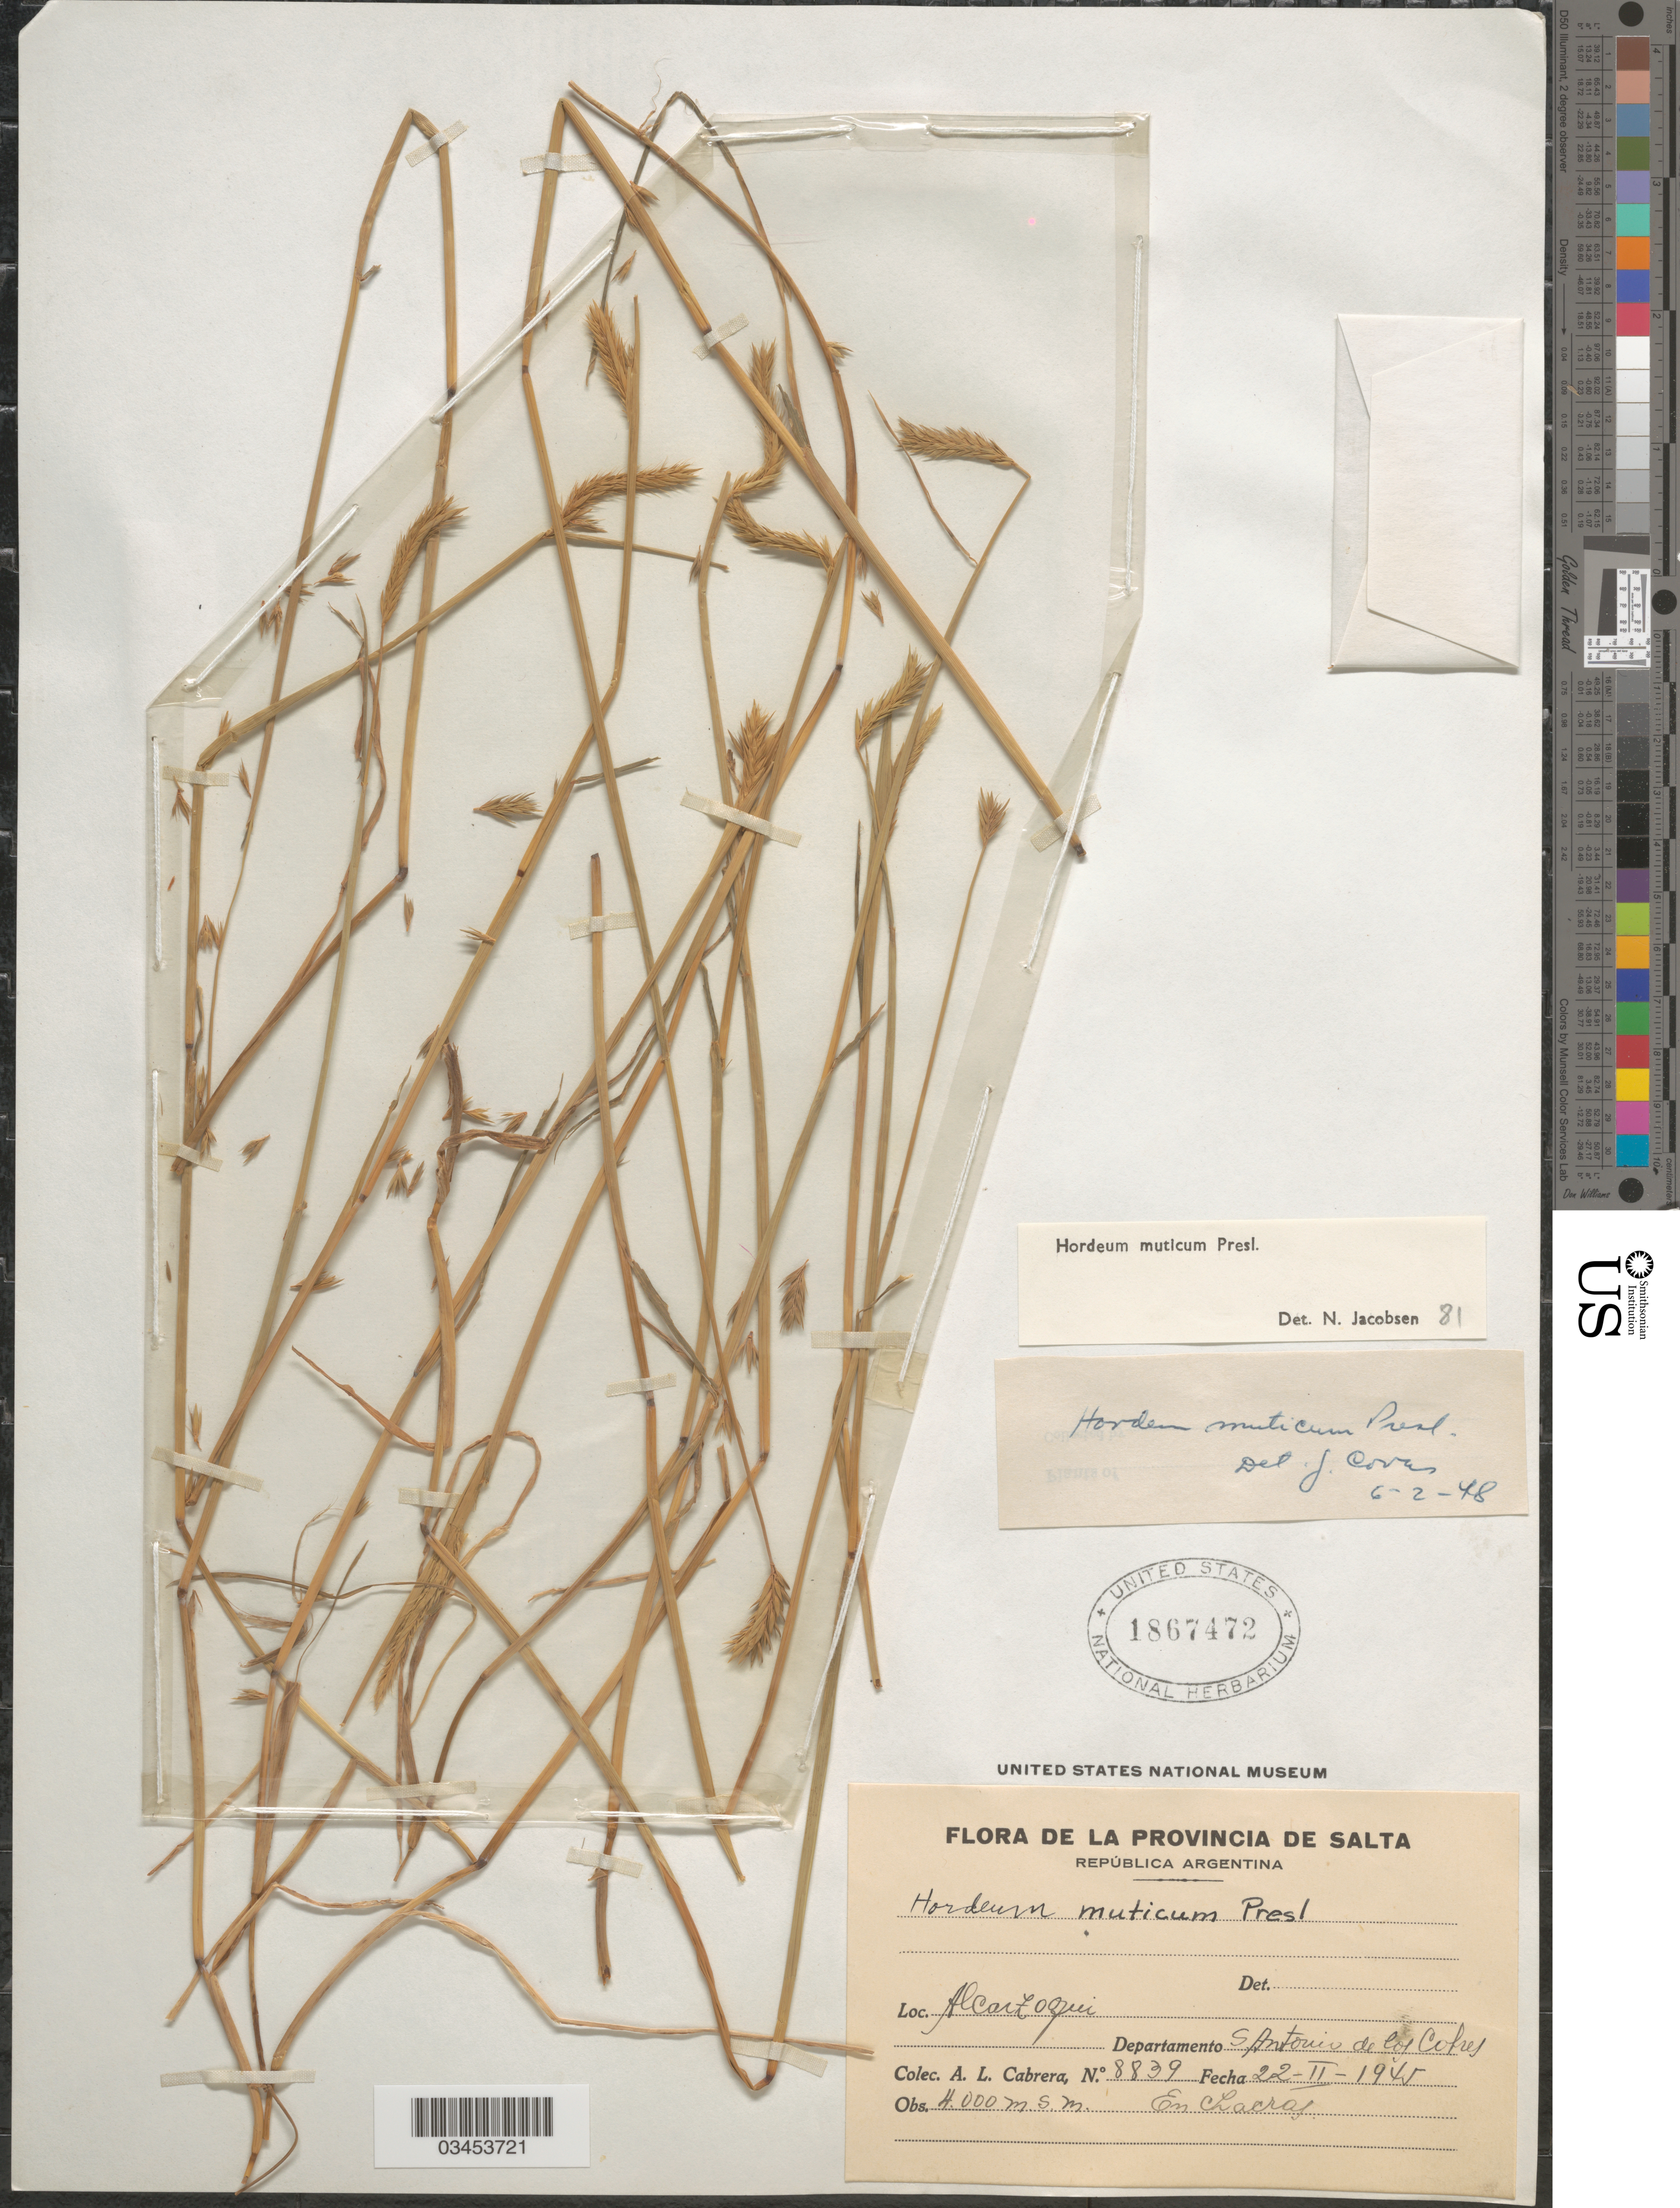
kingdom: Plantae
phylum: Tracheophyta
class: Liliopsida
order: Poales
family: Poaceae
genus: Hordeum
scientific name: Hordeum muticum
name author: J. Presl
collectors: A. L. Cabrera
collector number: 8839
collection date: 1945-02-22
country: Argentina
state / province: Salta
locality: Alcarzoqui. Departamento S. Antonio de los Cobres.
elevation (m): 4000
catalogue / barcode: US 1867472